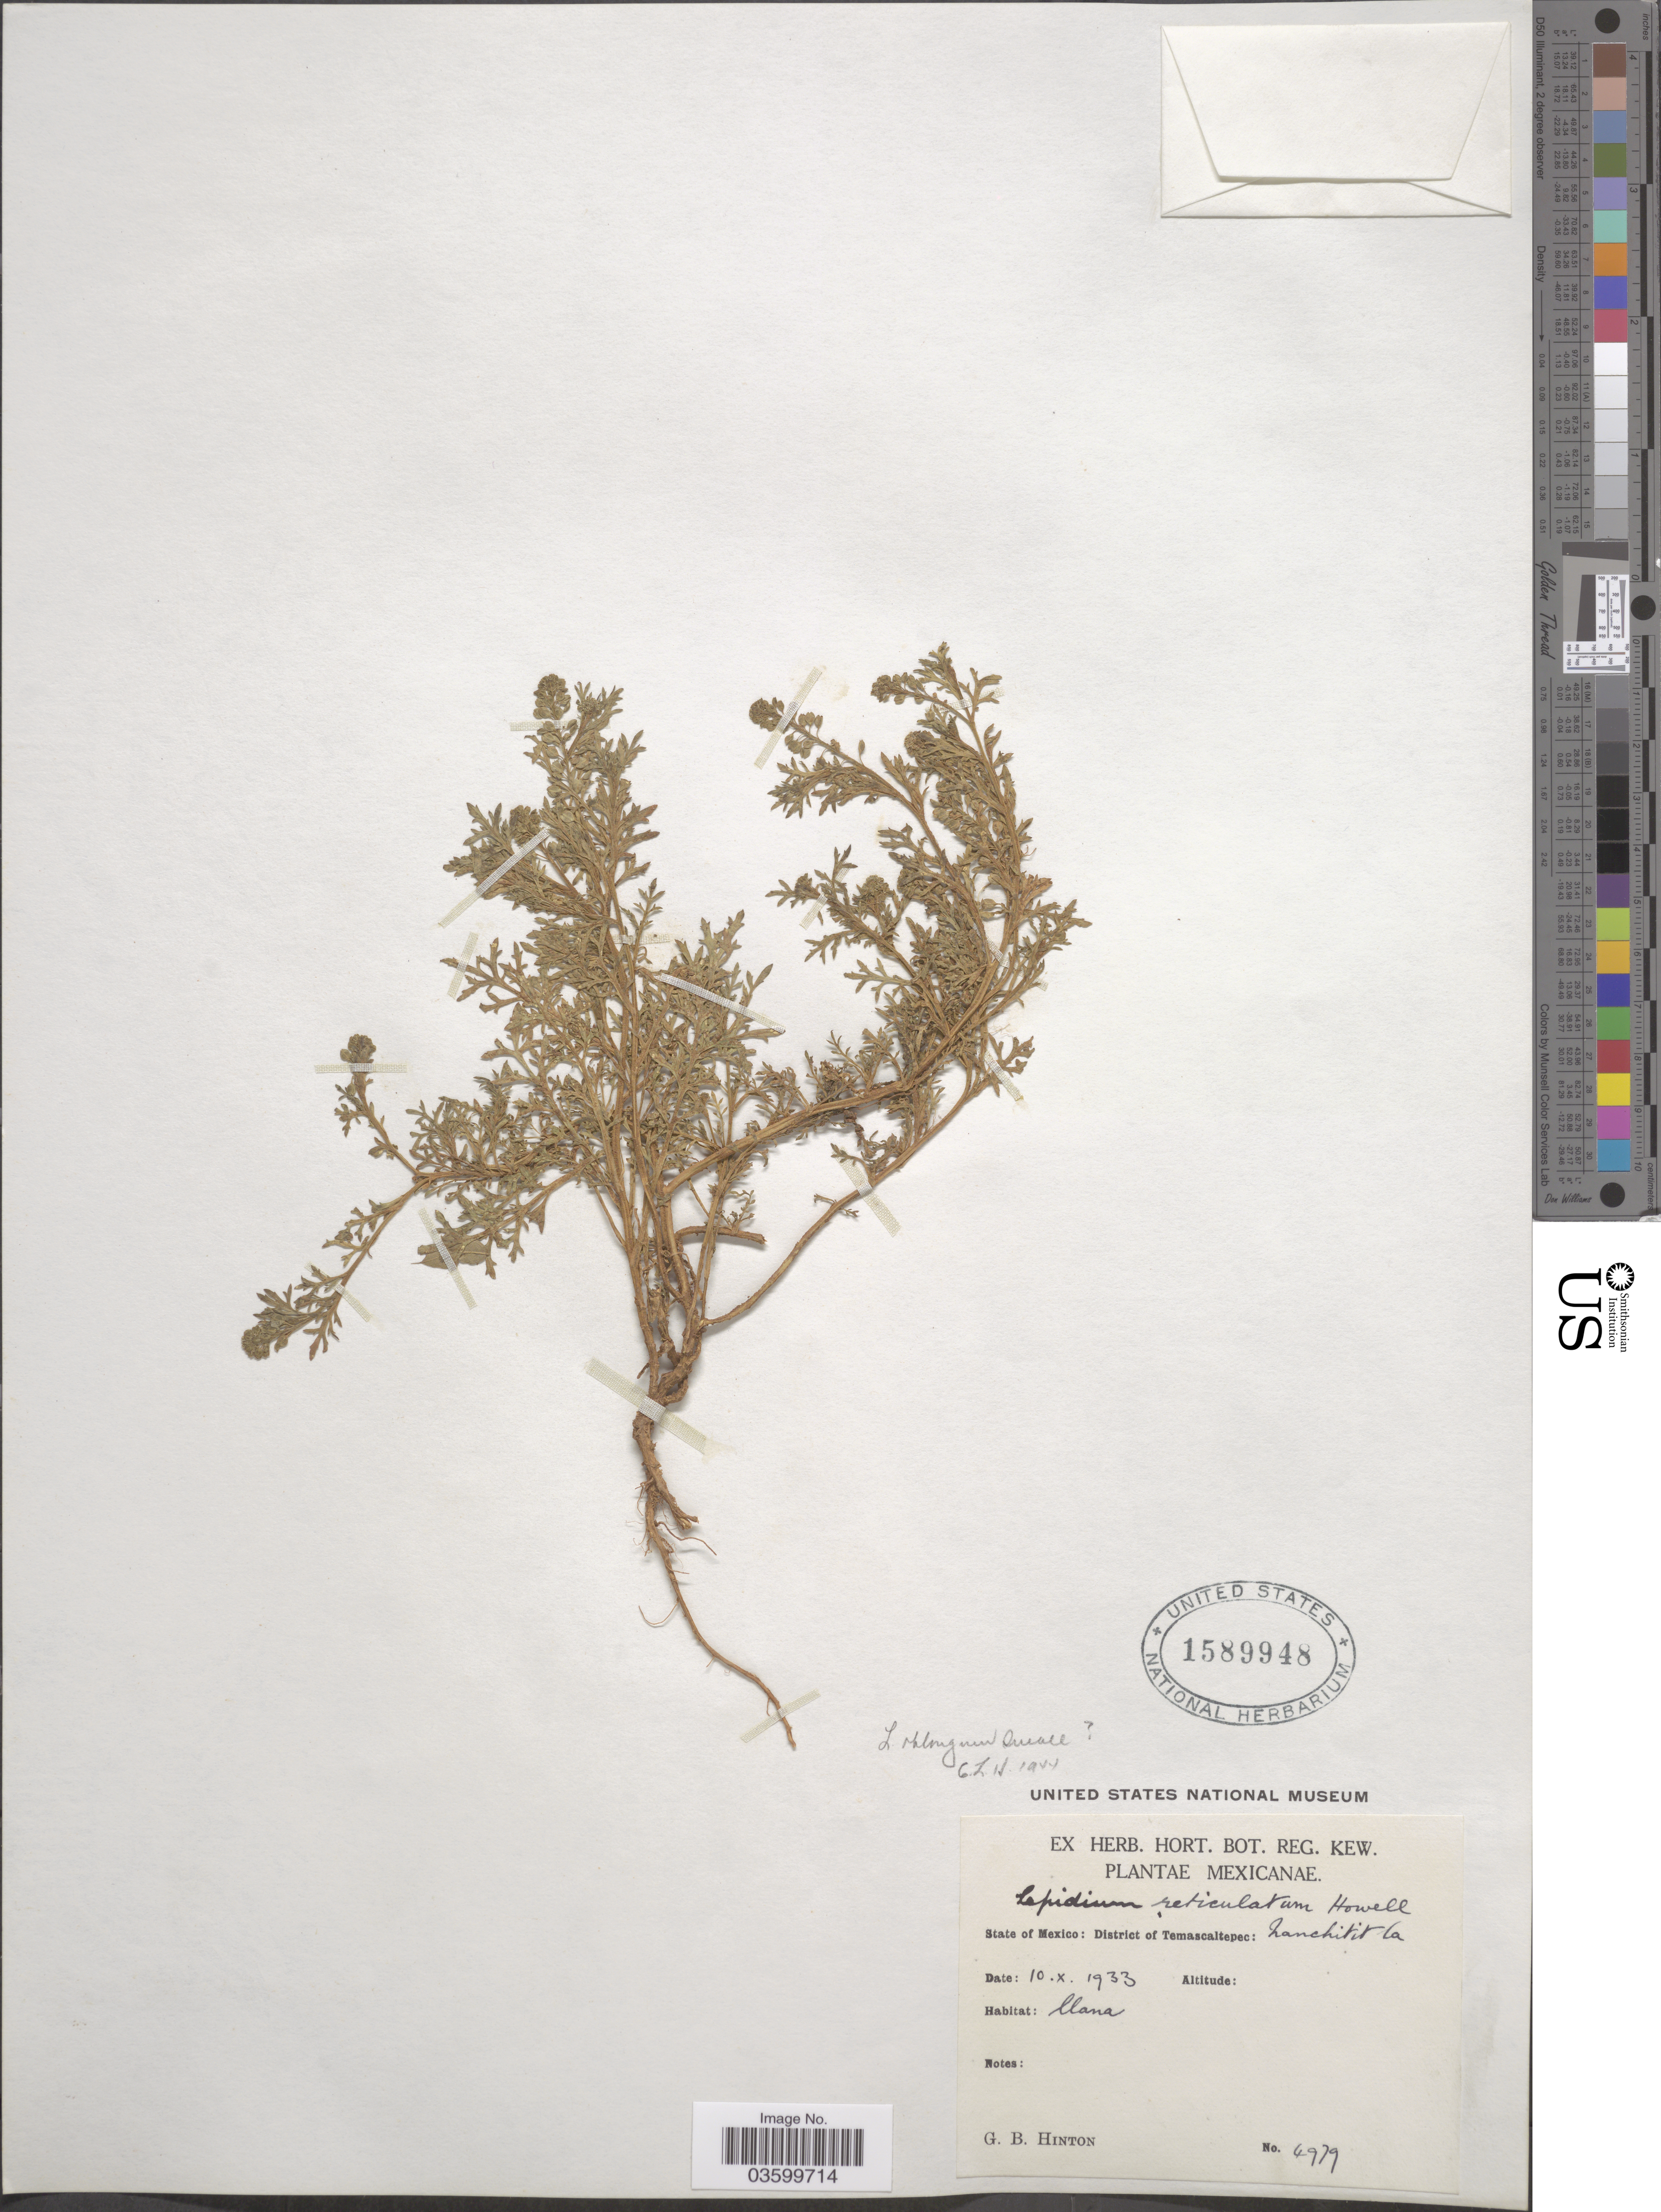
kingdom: Plantae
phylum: Tracheophyta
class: Magnoliopsida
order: Brassicales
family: Brassicaceae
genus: Lepidium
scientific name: Lepidium oblongum var. oblongum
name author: Small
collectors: G. B. Hinton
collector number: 4979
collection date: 1933-10-10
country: Mexico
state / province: México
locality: District of Temascaltepec: Nanchititla.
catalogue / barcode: US 1589948